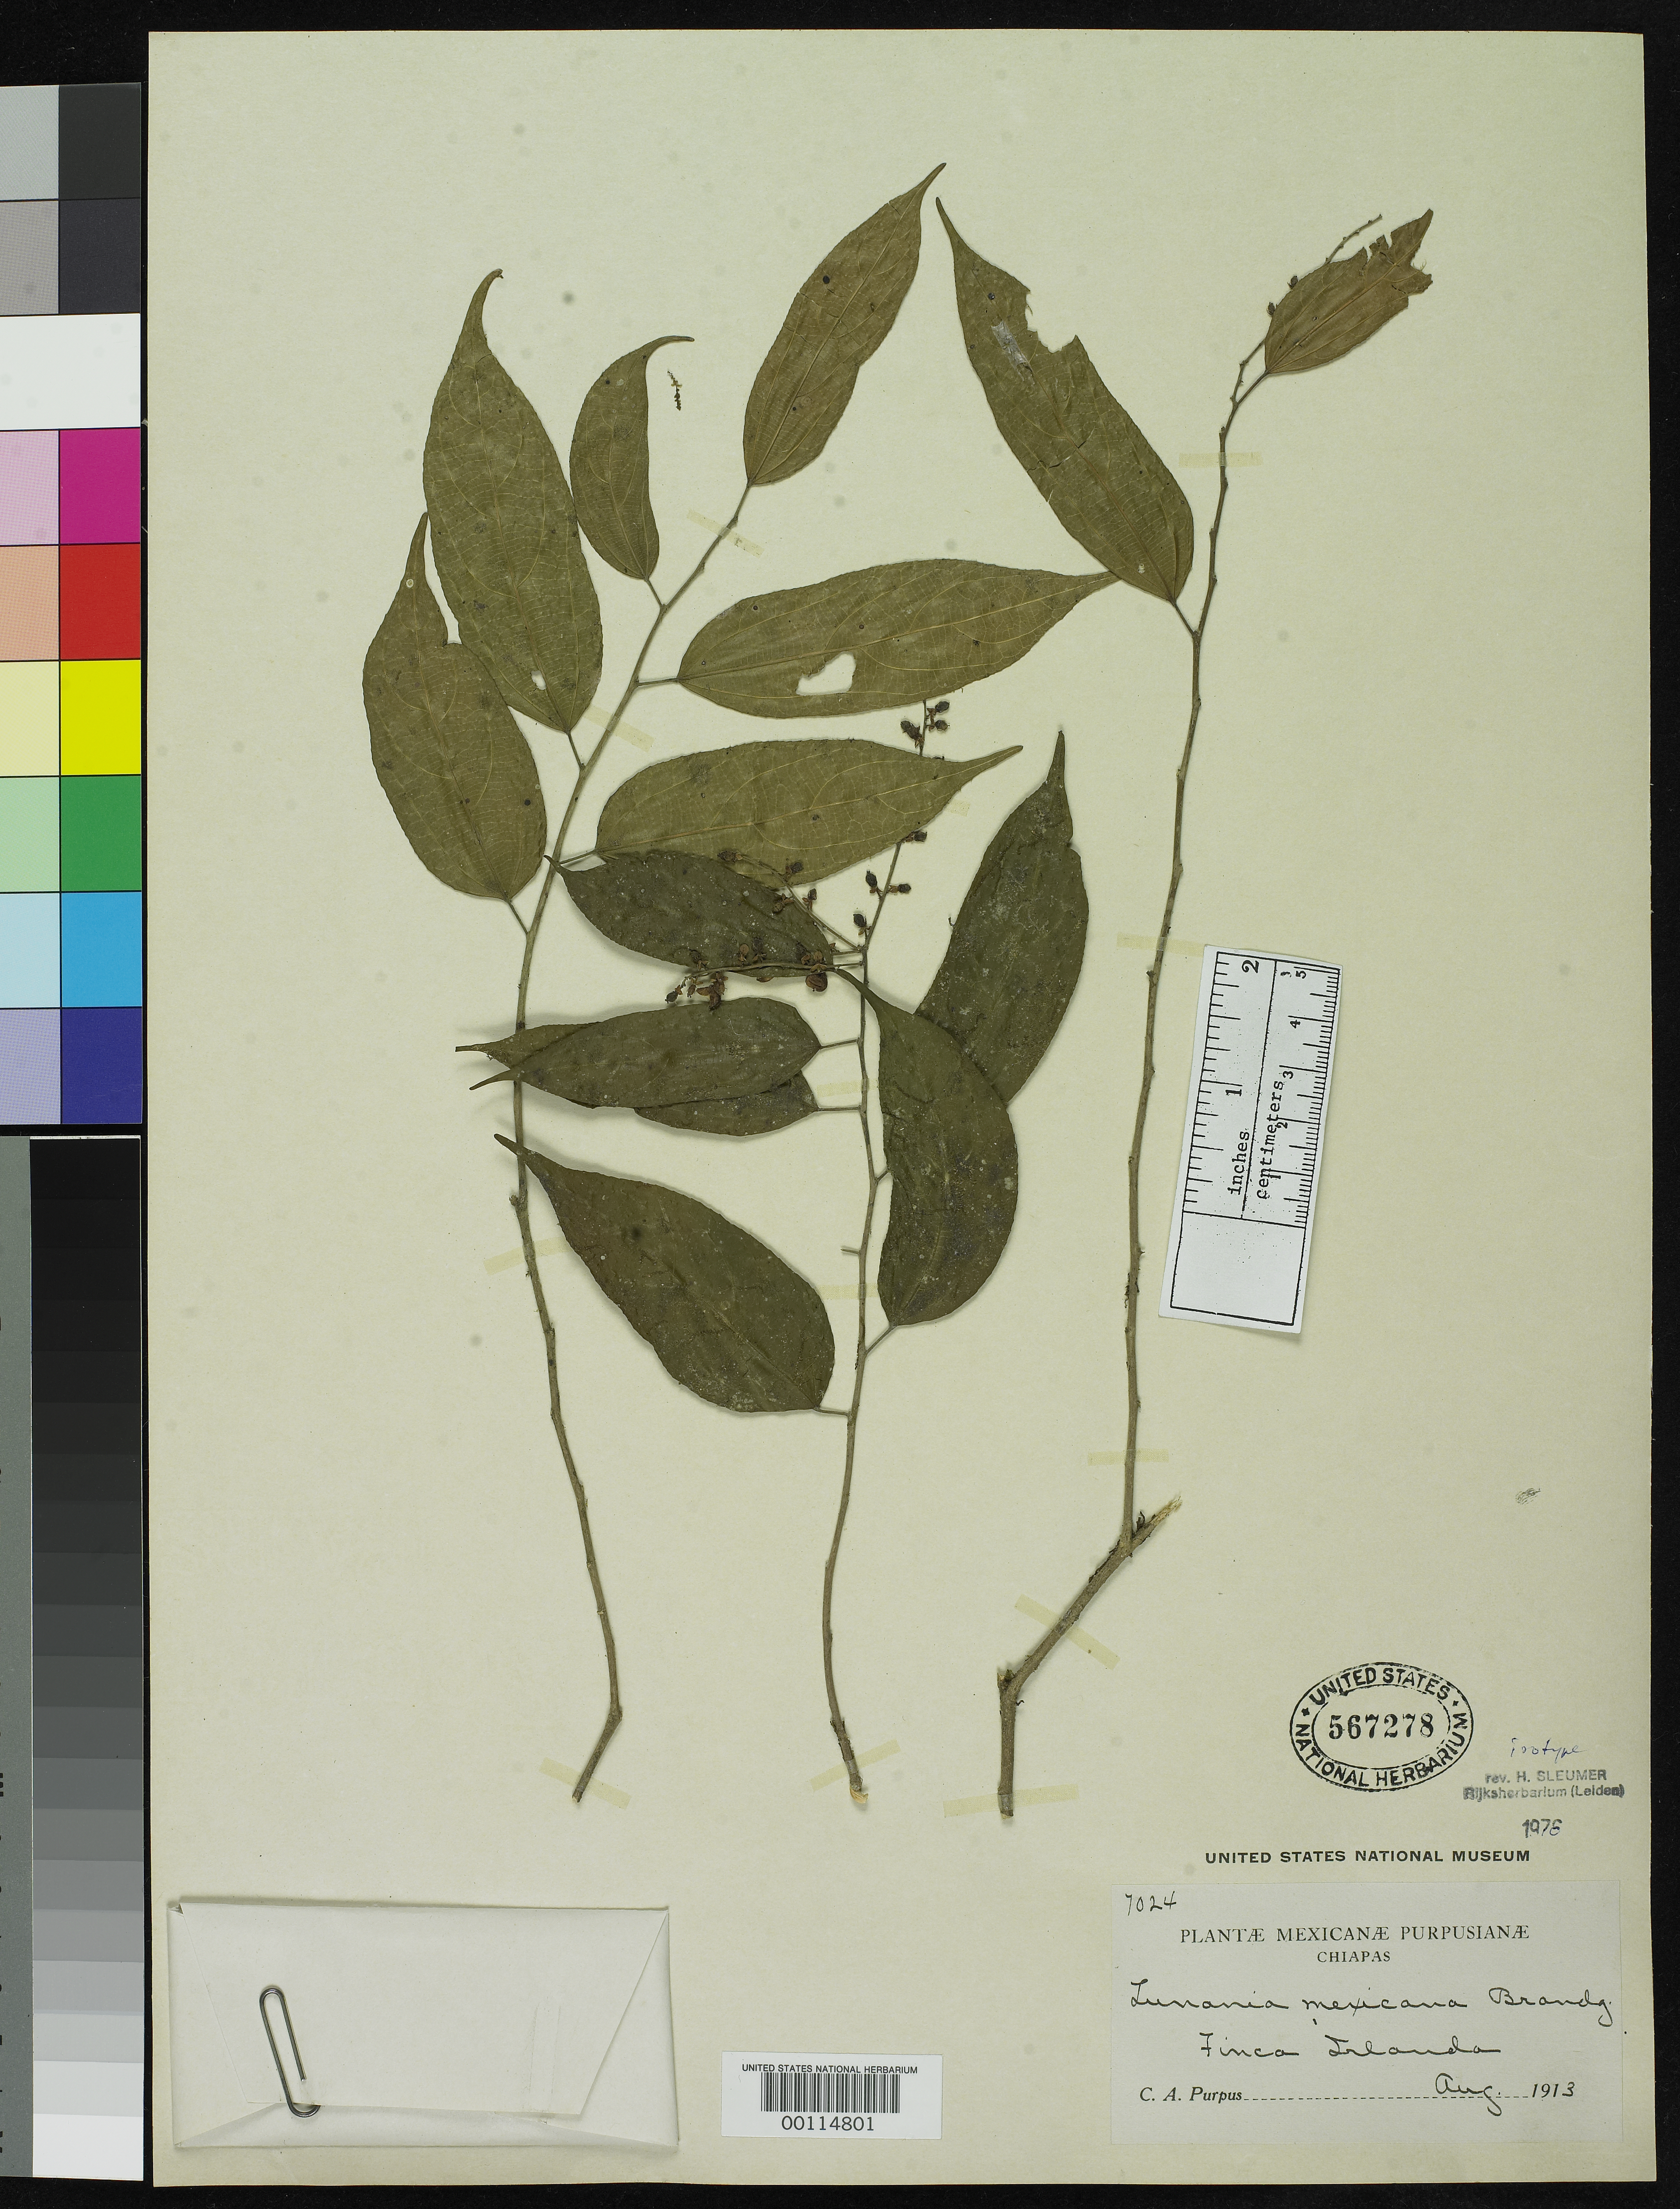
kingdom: Plantae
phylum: Tracheophyta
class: Magnoliopsida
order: Malpighiales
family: Salicaceae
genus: Lunania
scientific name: Lunania mexicana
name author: Brandegee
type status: Isotype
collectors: C. A. Purpus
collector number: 7024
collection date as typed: Aug 1913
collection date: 1913-08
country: Mexico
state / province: Chiapas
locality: Finca Irlanda.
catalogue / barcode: US 567278